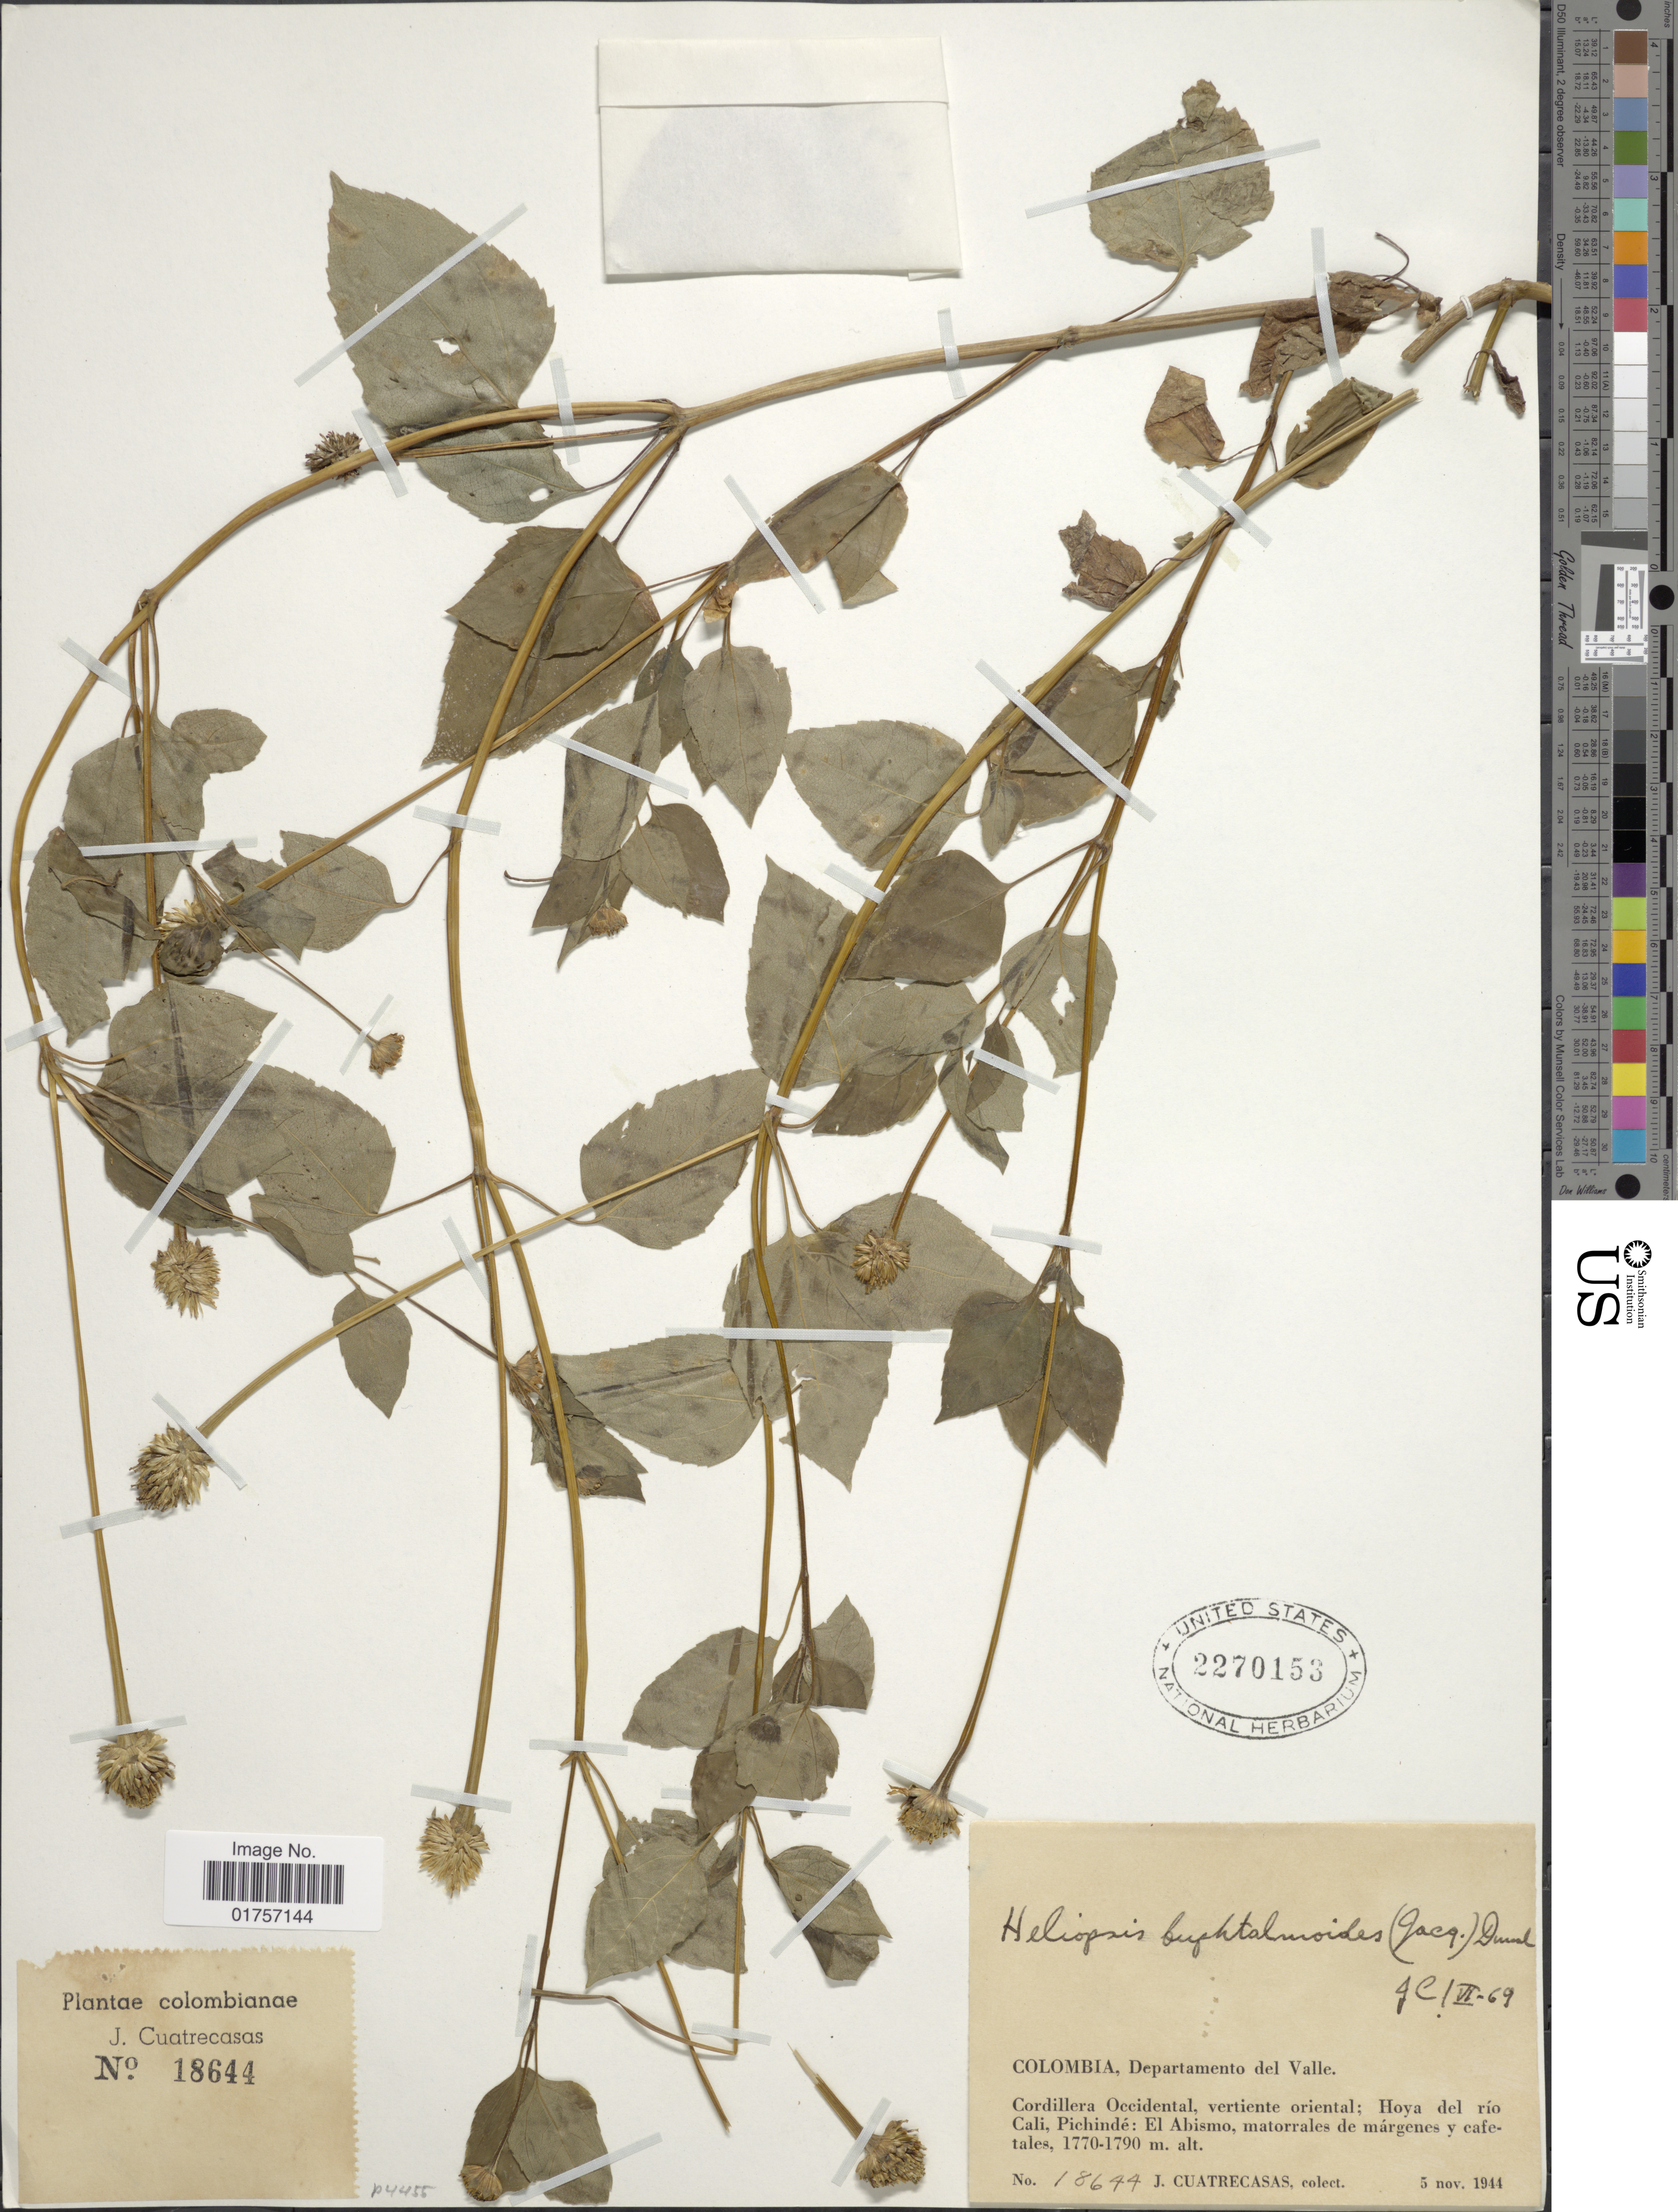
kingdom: Plantae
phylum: Tracheophyta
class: Magnoliopsida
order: Asterales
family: Asteraceae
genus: Heliopsis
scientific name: Heliopsis buphthalmoides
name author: (Jacq.) Dunal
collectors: J. Cuatrecasas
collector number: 18644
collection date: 1944-11-05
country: Colombia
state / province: Valle del Cauca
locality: Departamento del Valle. Cordillera Occidental, vertiente oriental; Hoya del río Cali, Pichindé: El Abismo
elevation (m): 1770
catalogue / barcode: US 2270153